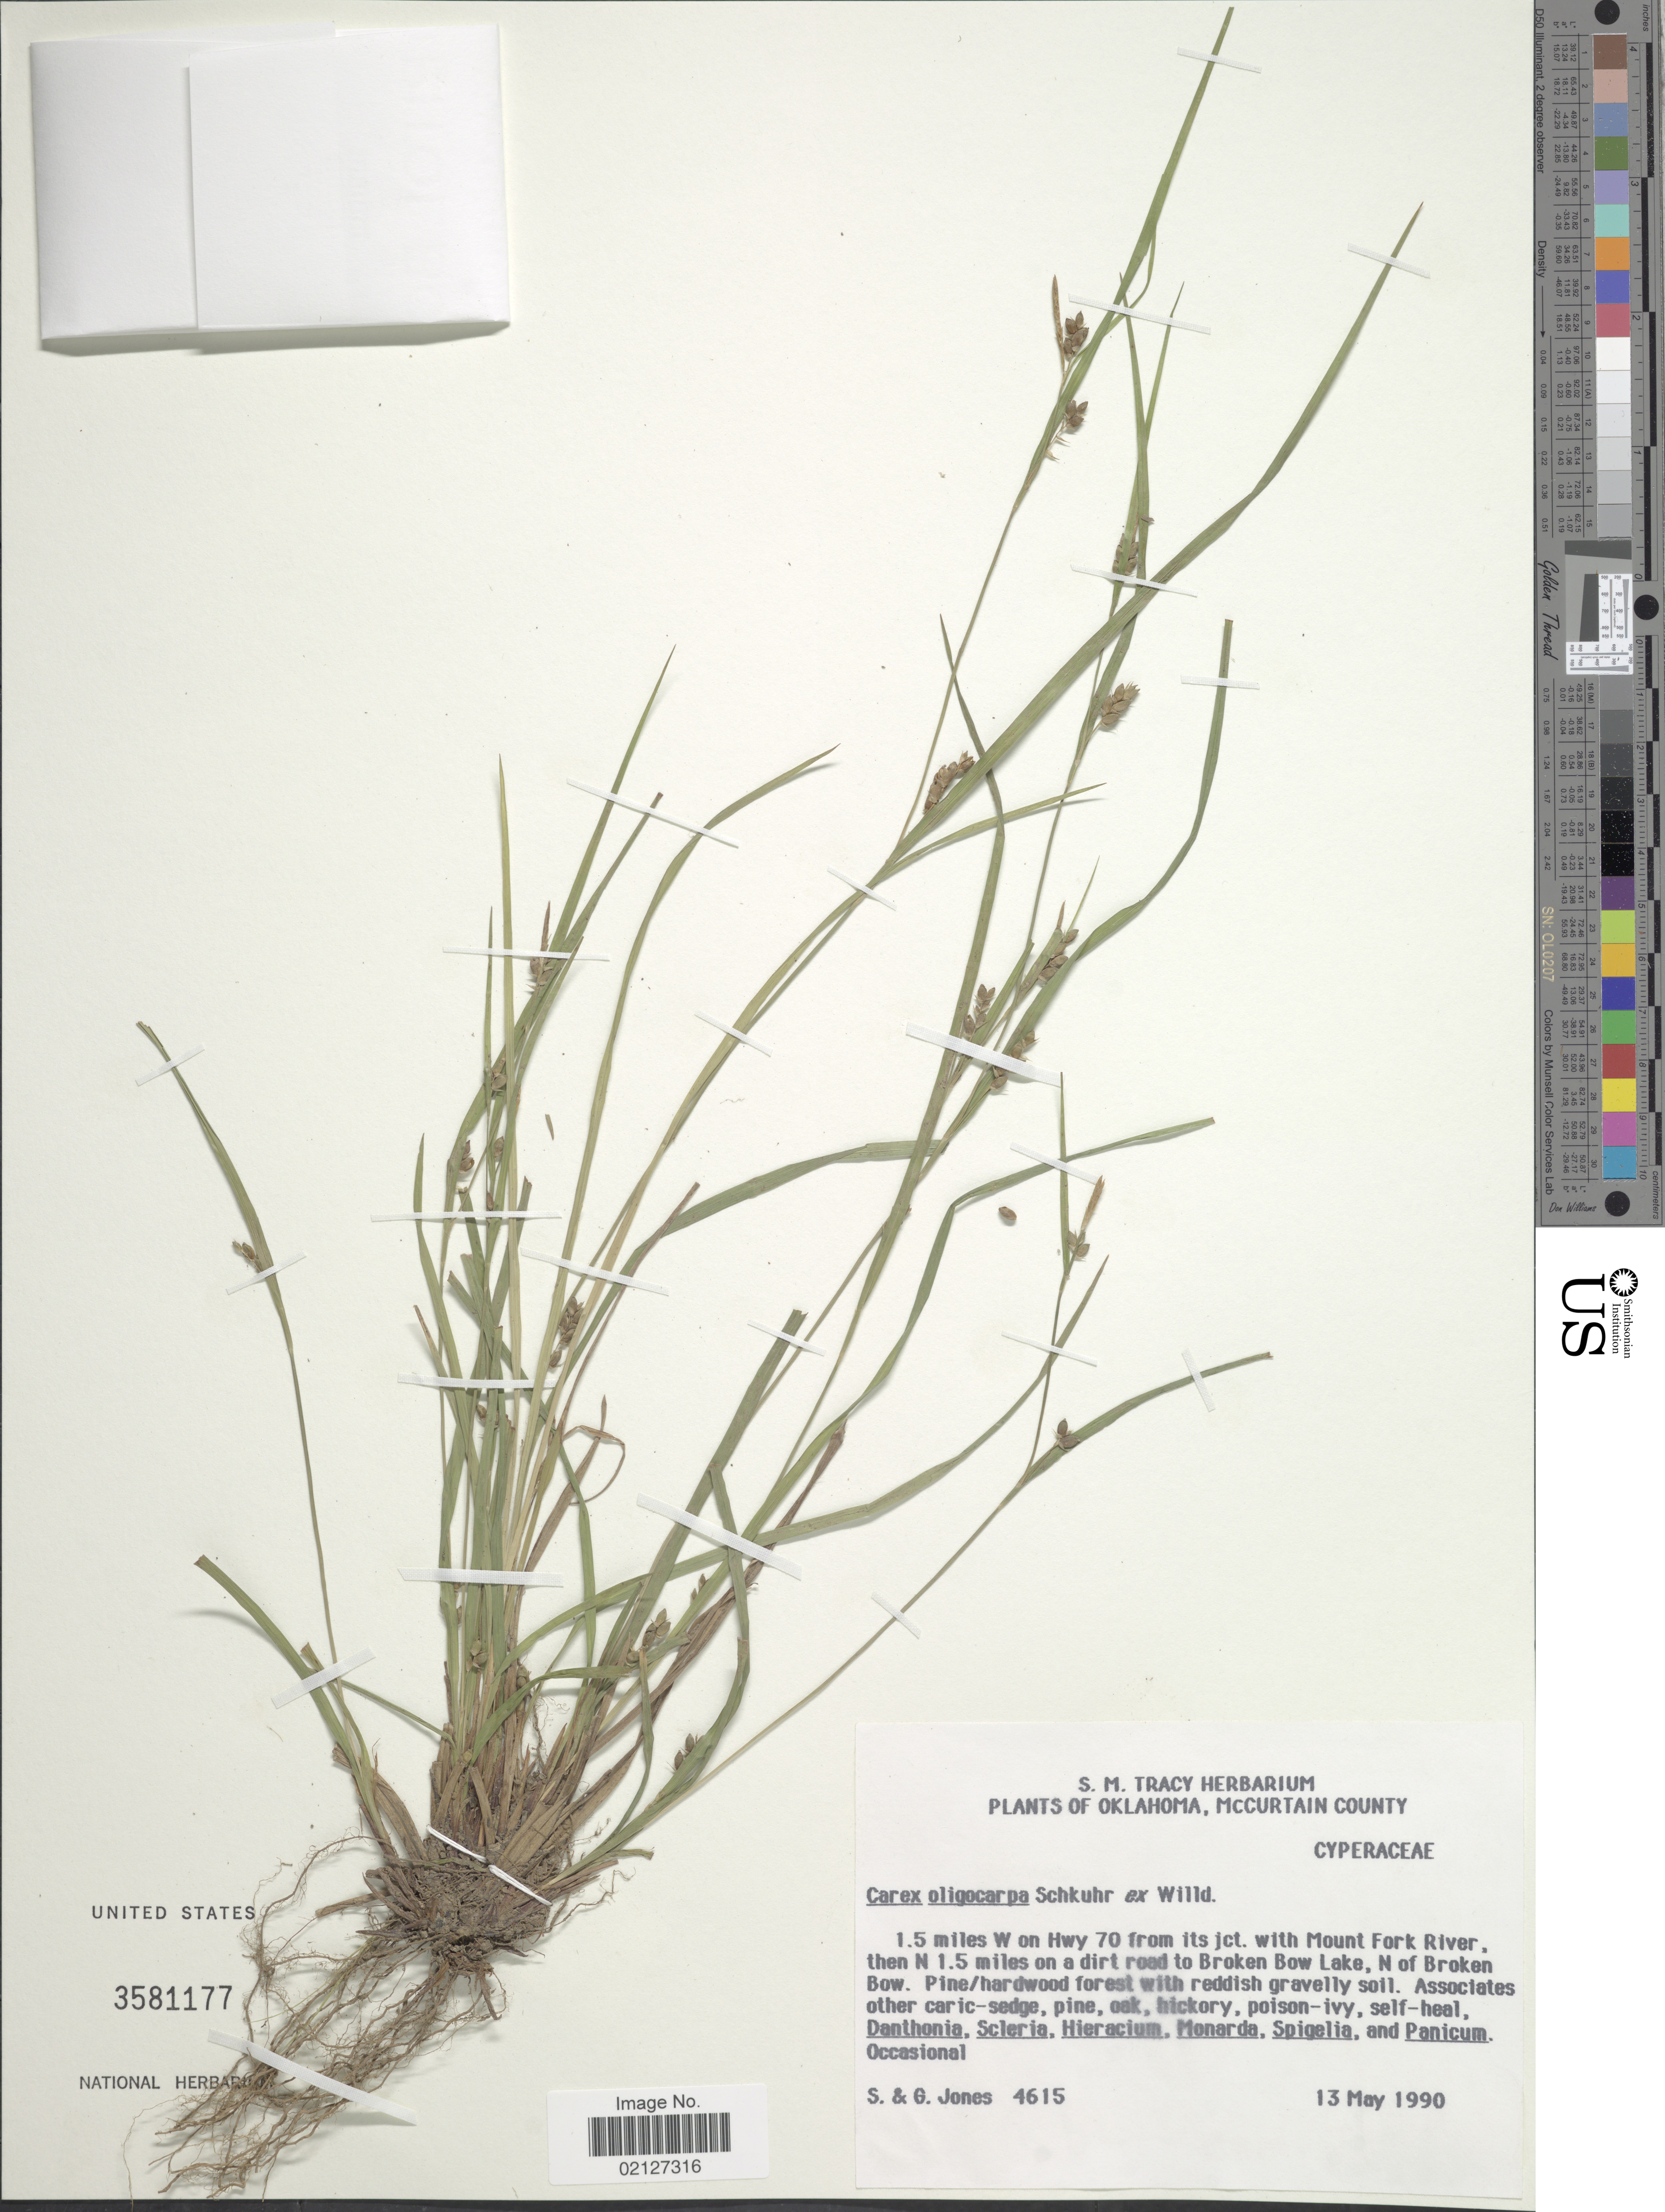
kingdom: Plantae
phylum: Tracheophyta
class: Liliopsida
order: Poales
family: Cyperaceae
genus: Carex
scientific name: Carex oligocarpa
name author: Willd.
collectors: S. Jones & G. Jones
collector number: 4615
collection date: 1990-05-13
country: United States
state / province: Oklahoma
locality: McCurtain County, 1.5 miles W on Hwy 70 from its jct. with Mount Fork River, then N 1.5 miles on a dirt road to Broken Bow Loake, N of Broken Bow, Pine/hardwood forest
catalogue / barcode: US 3581177